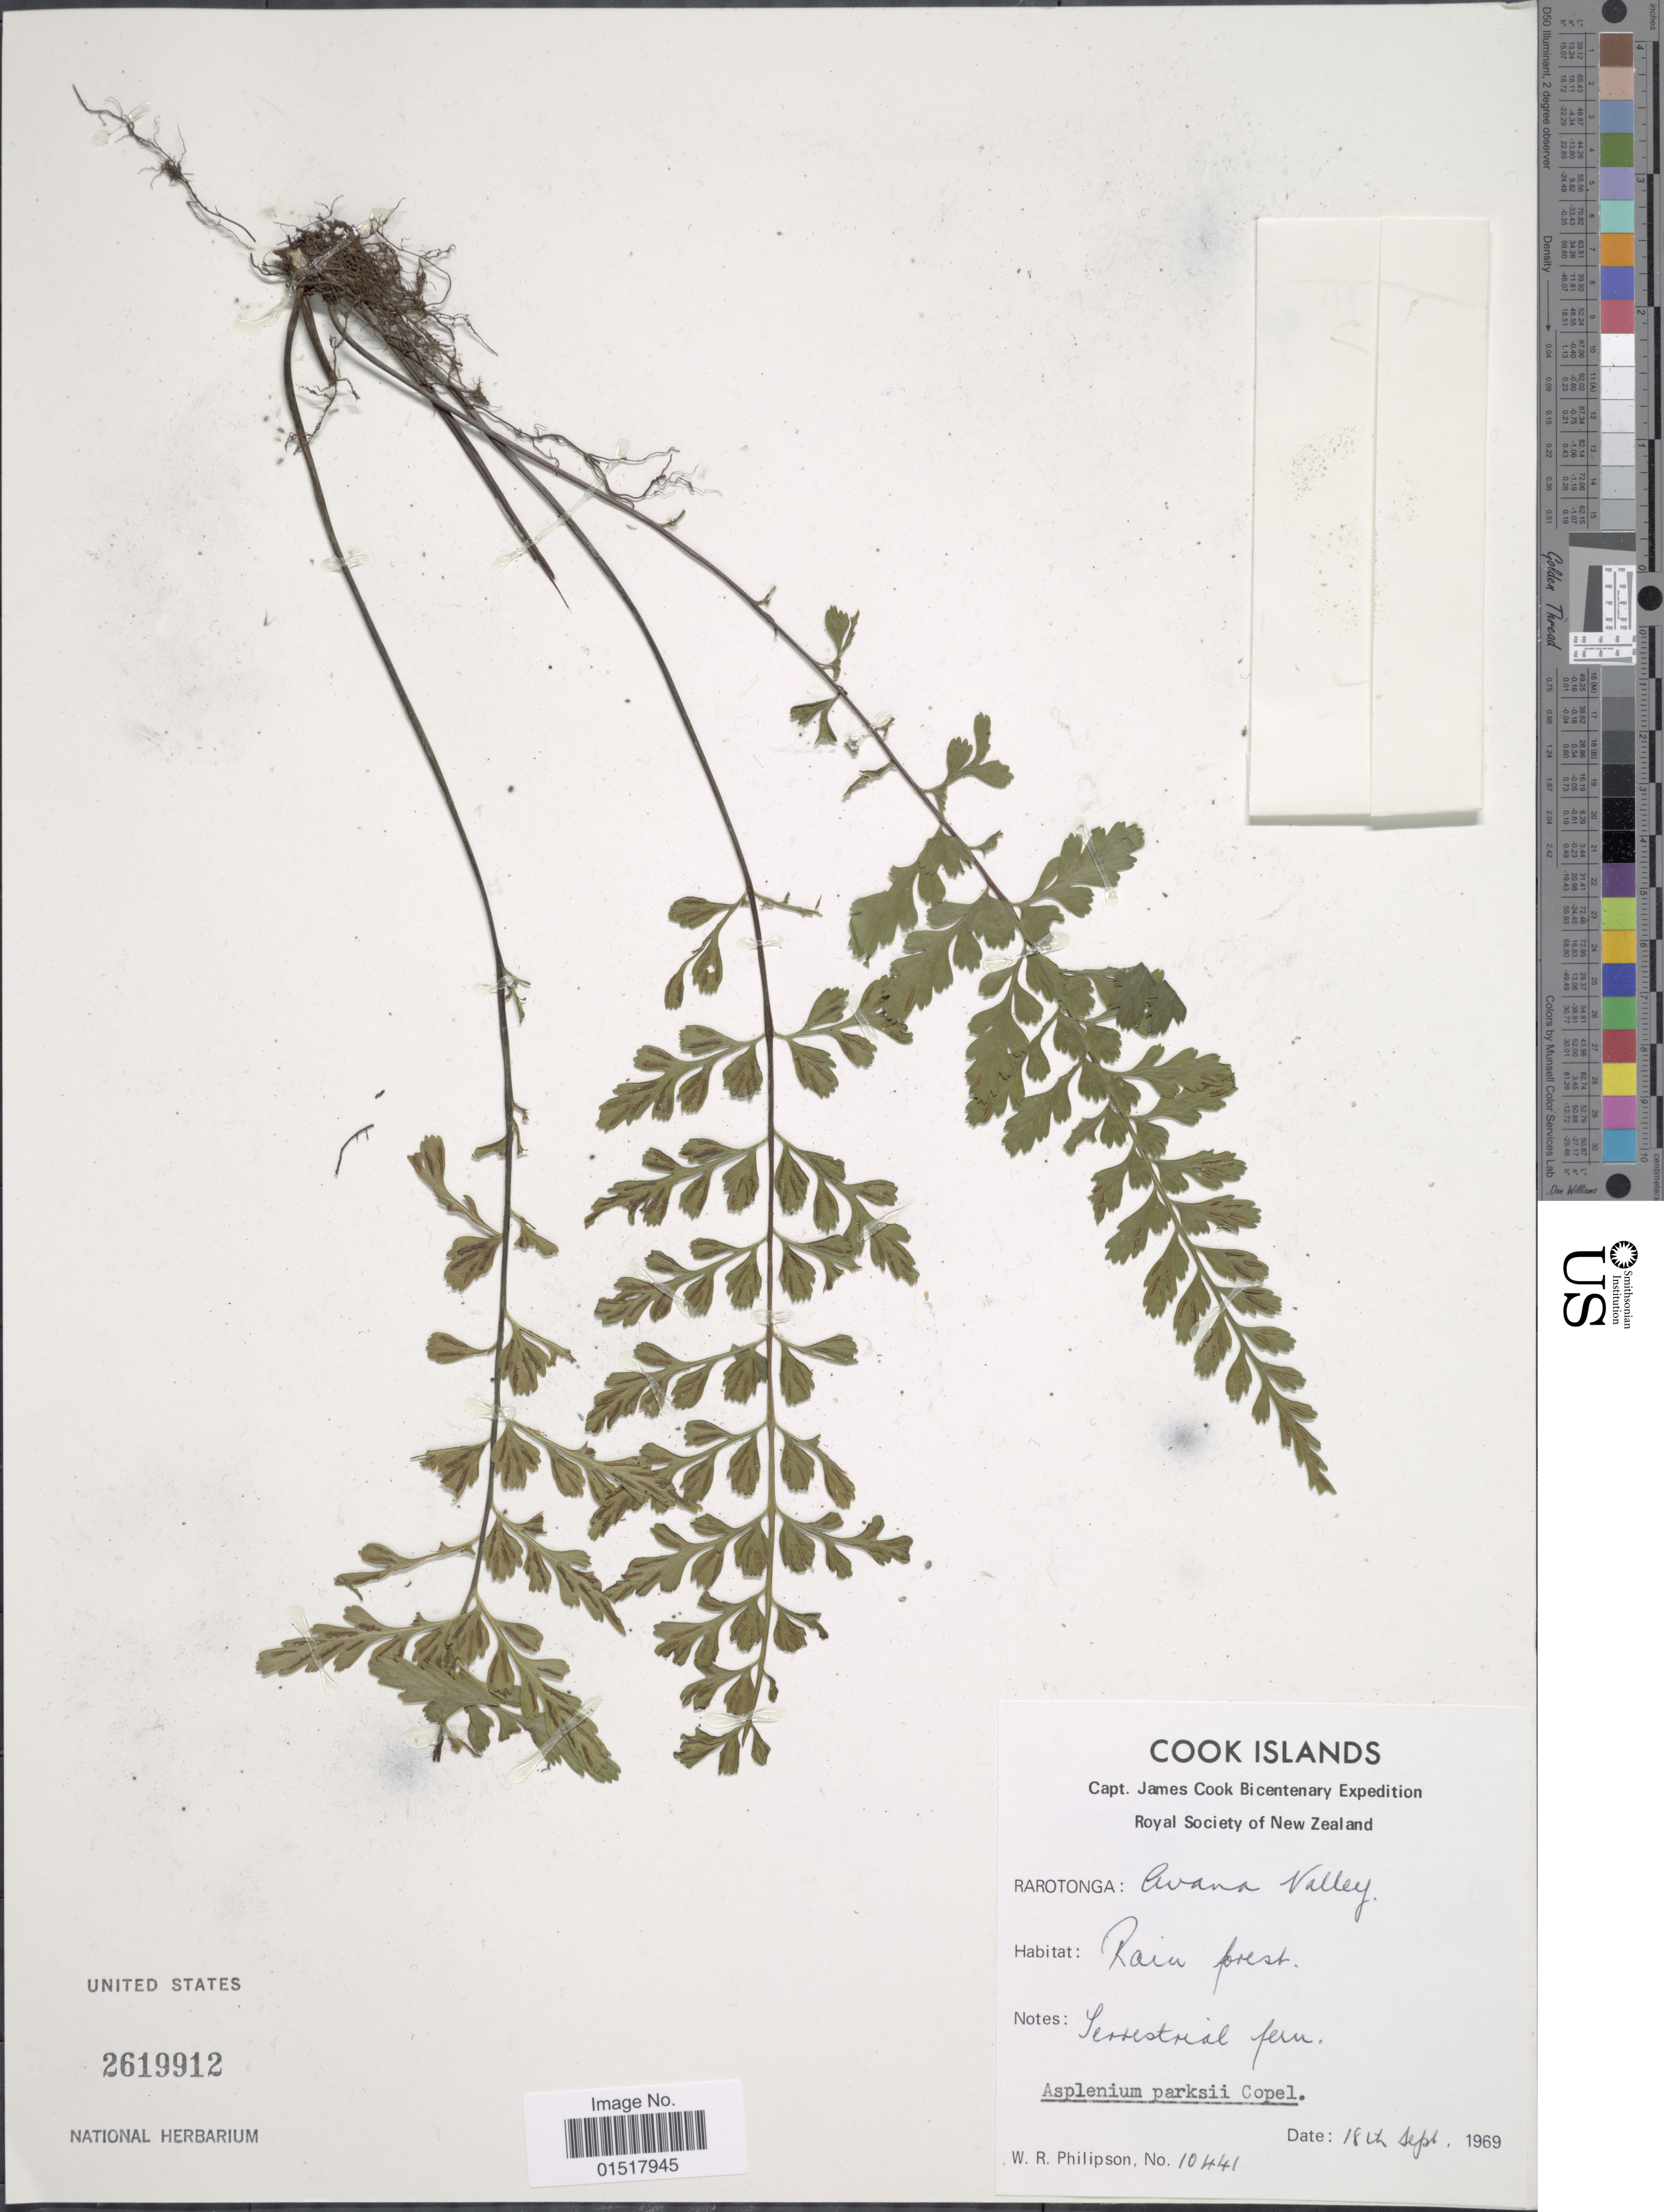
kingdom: Plantae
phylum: Tracheophyta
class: Polypodiopsida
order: Polypodiales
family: Aspleniaceae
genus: Asplenium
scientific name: Asplenium parksii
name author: Copel.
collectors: W. R. Philipson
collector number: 10441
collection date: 1969-09-18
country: Cook Islands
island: Rarotonga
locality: Rarotonga: Avana Valley.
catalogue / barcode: US 2619912